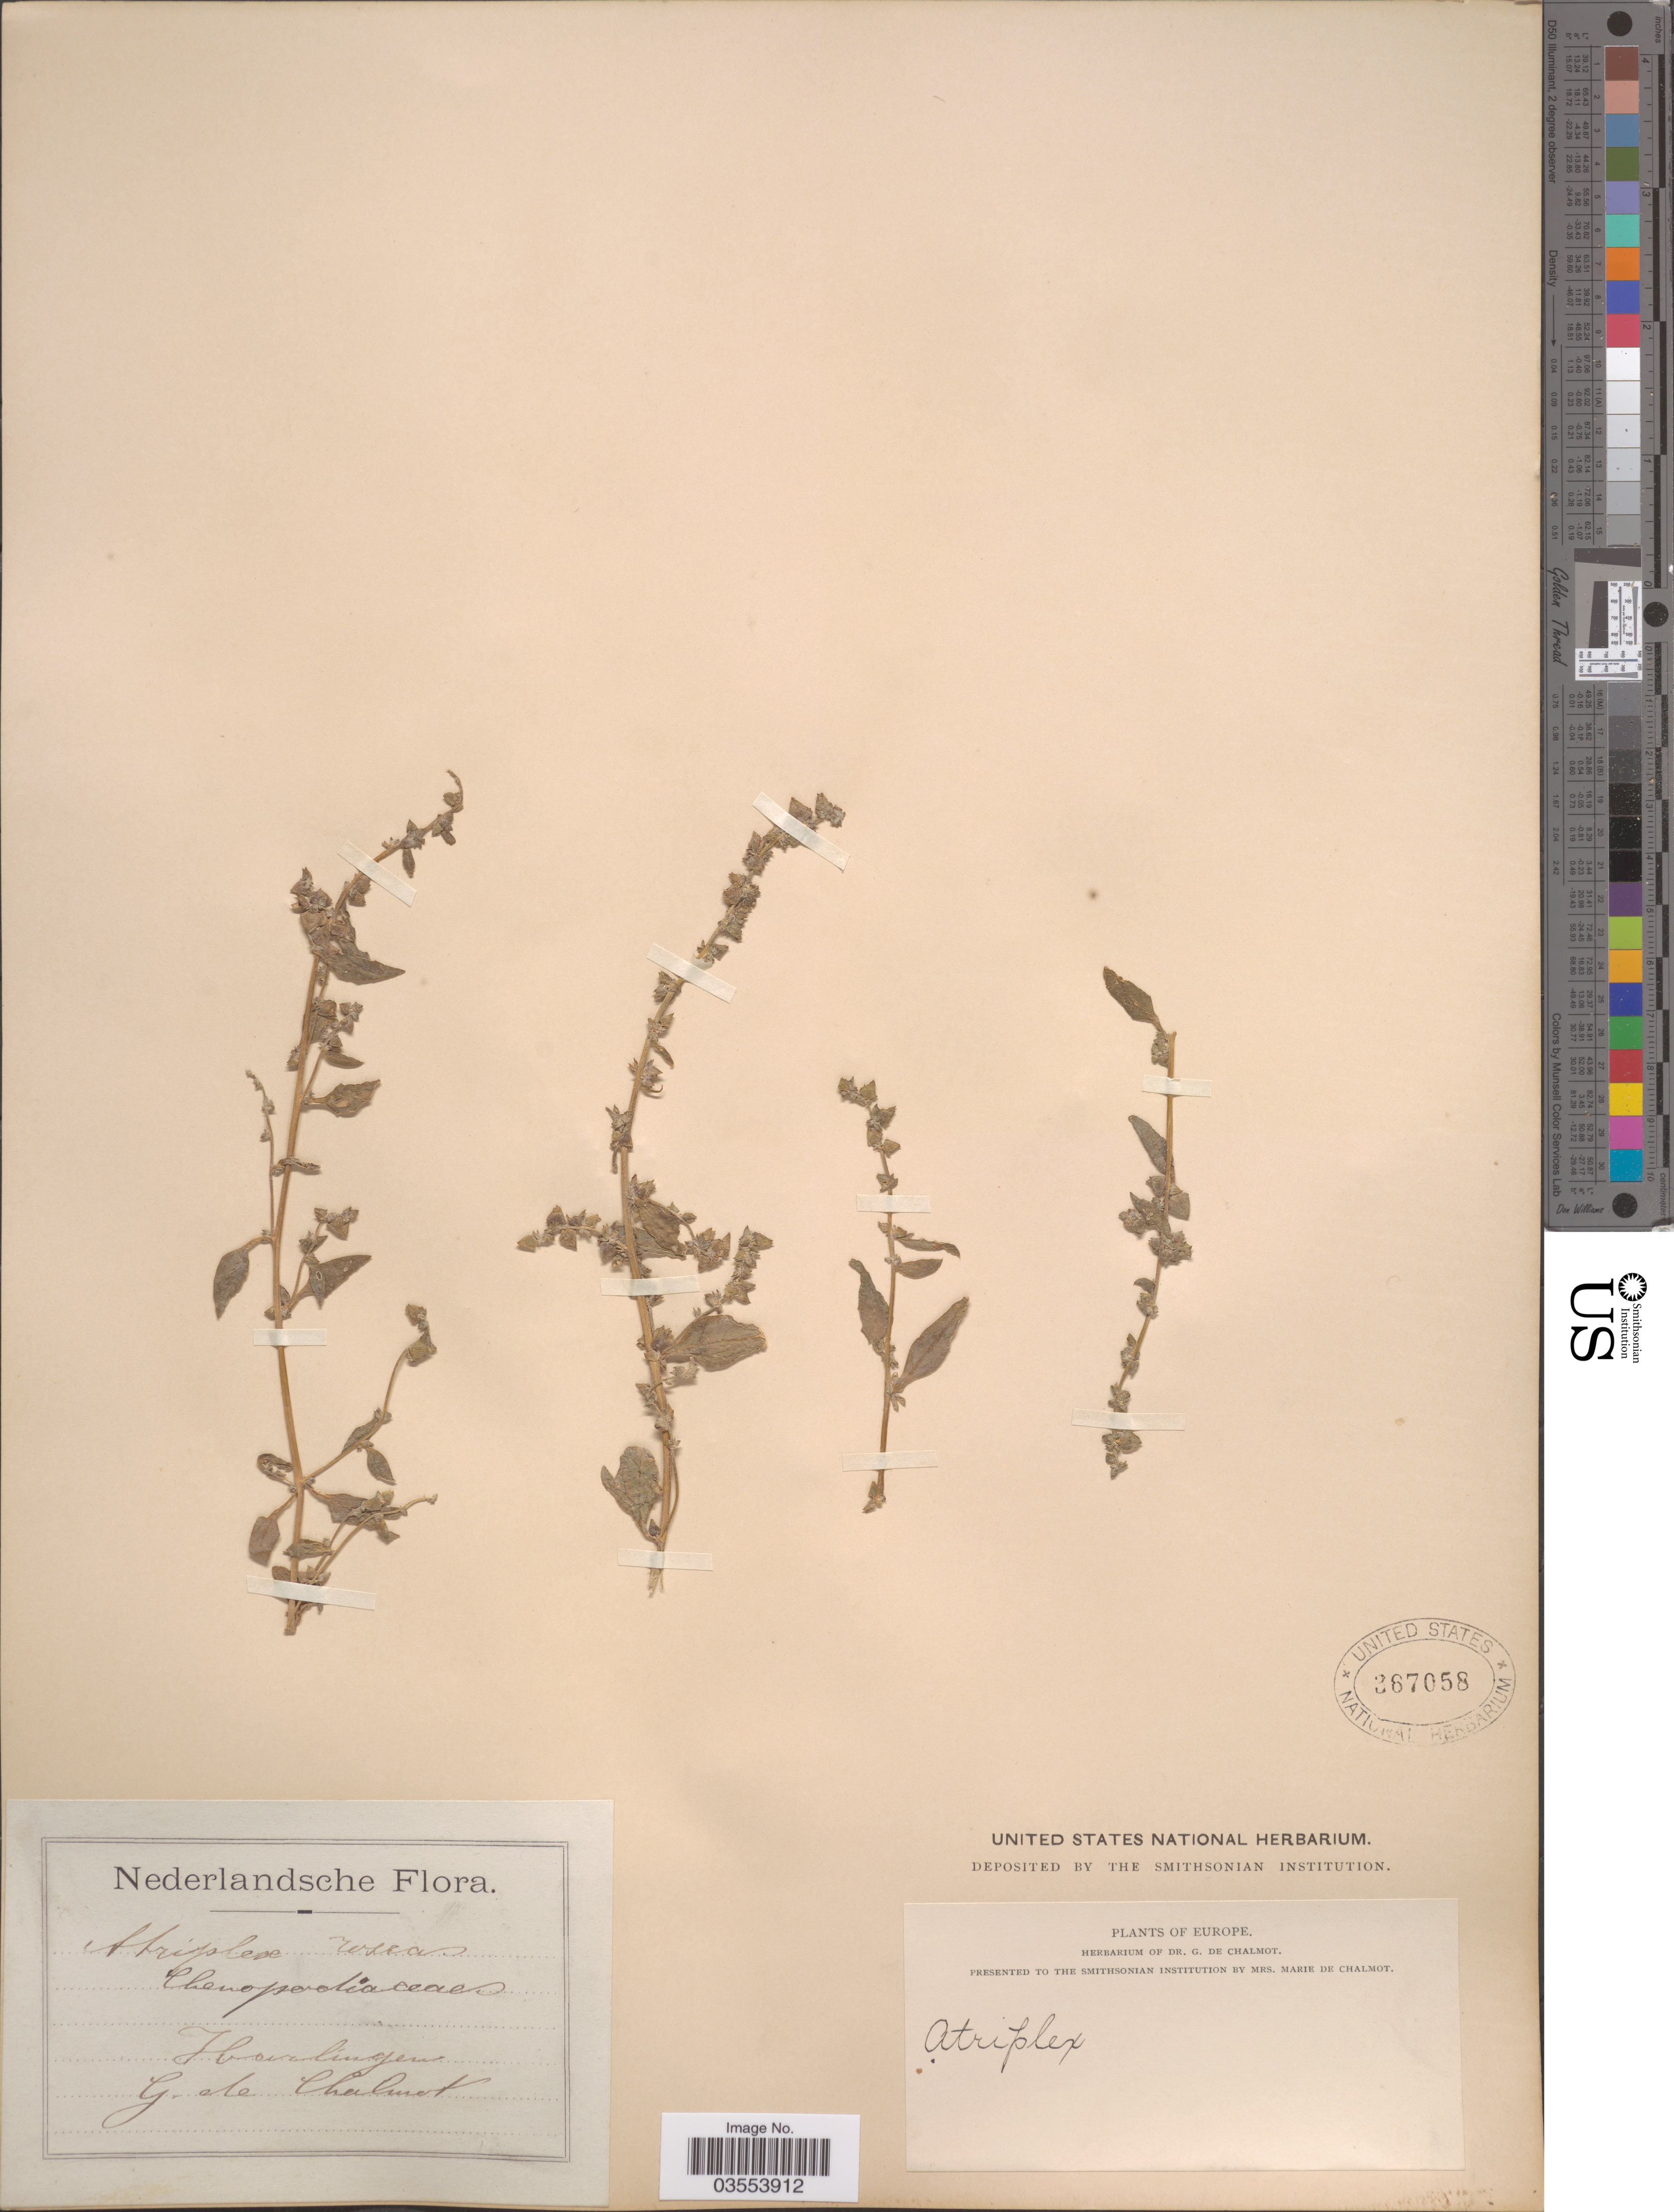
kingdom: Plantae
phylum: Tracheophyta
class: Magnoliopsida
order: Caryophyllales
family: Amaranthaceae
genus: Atriplex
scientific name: Atriplex rosea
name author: L.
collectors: G. de Chalmot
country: Netherlands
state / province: Friesland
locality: Harlingen.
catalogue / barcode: US 367058